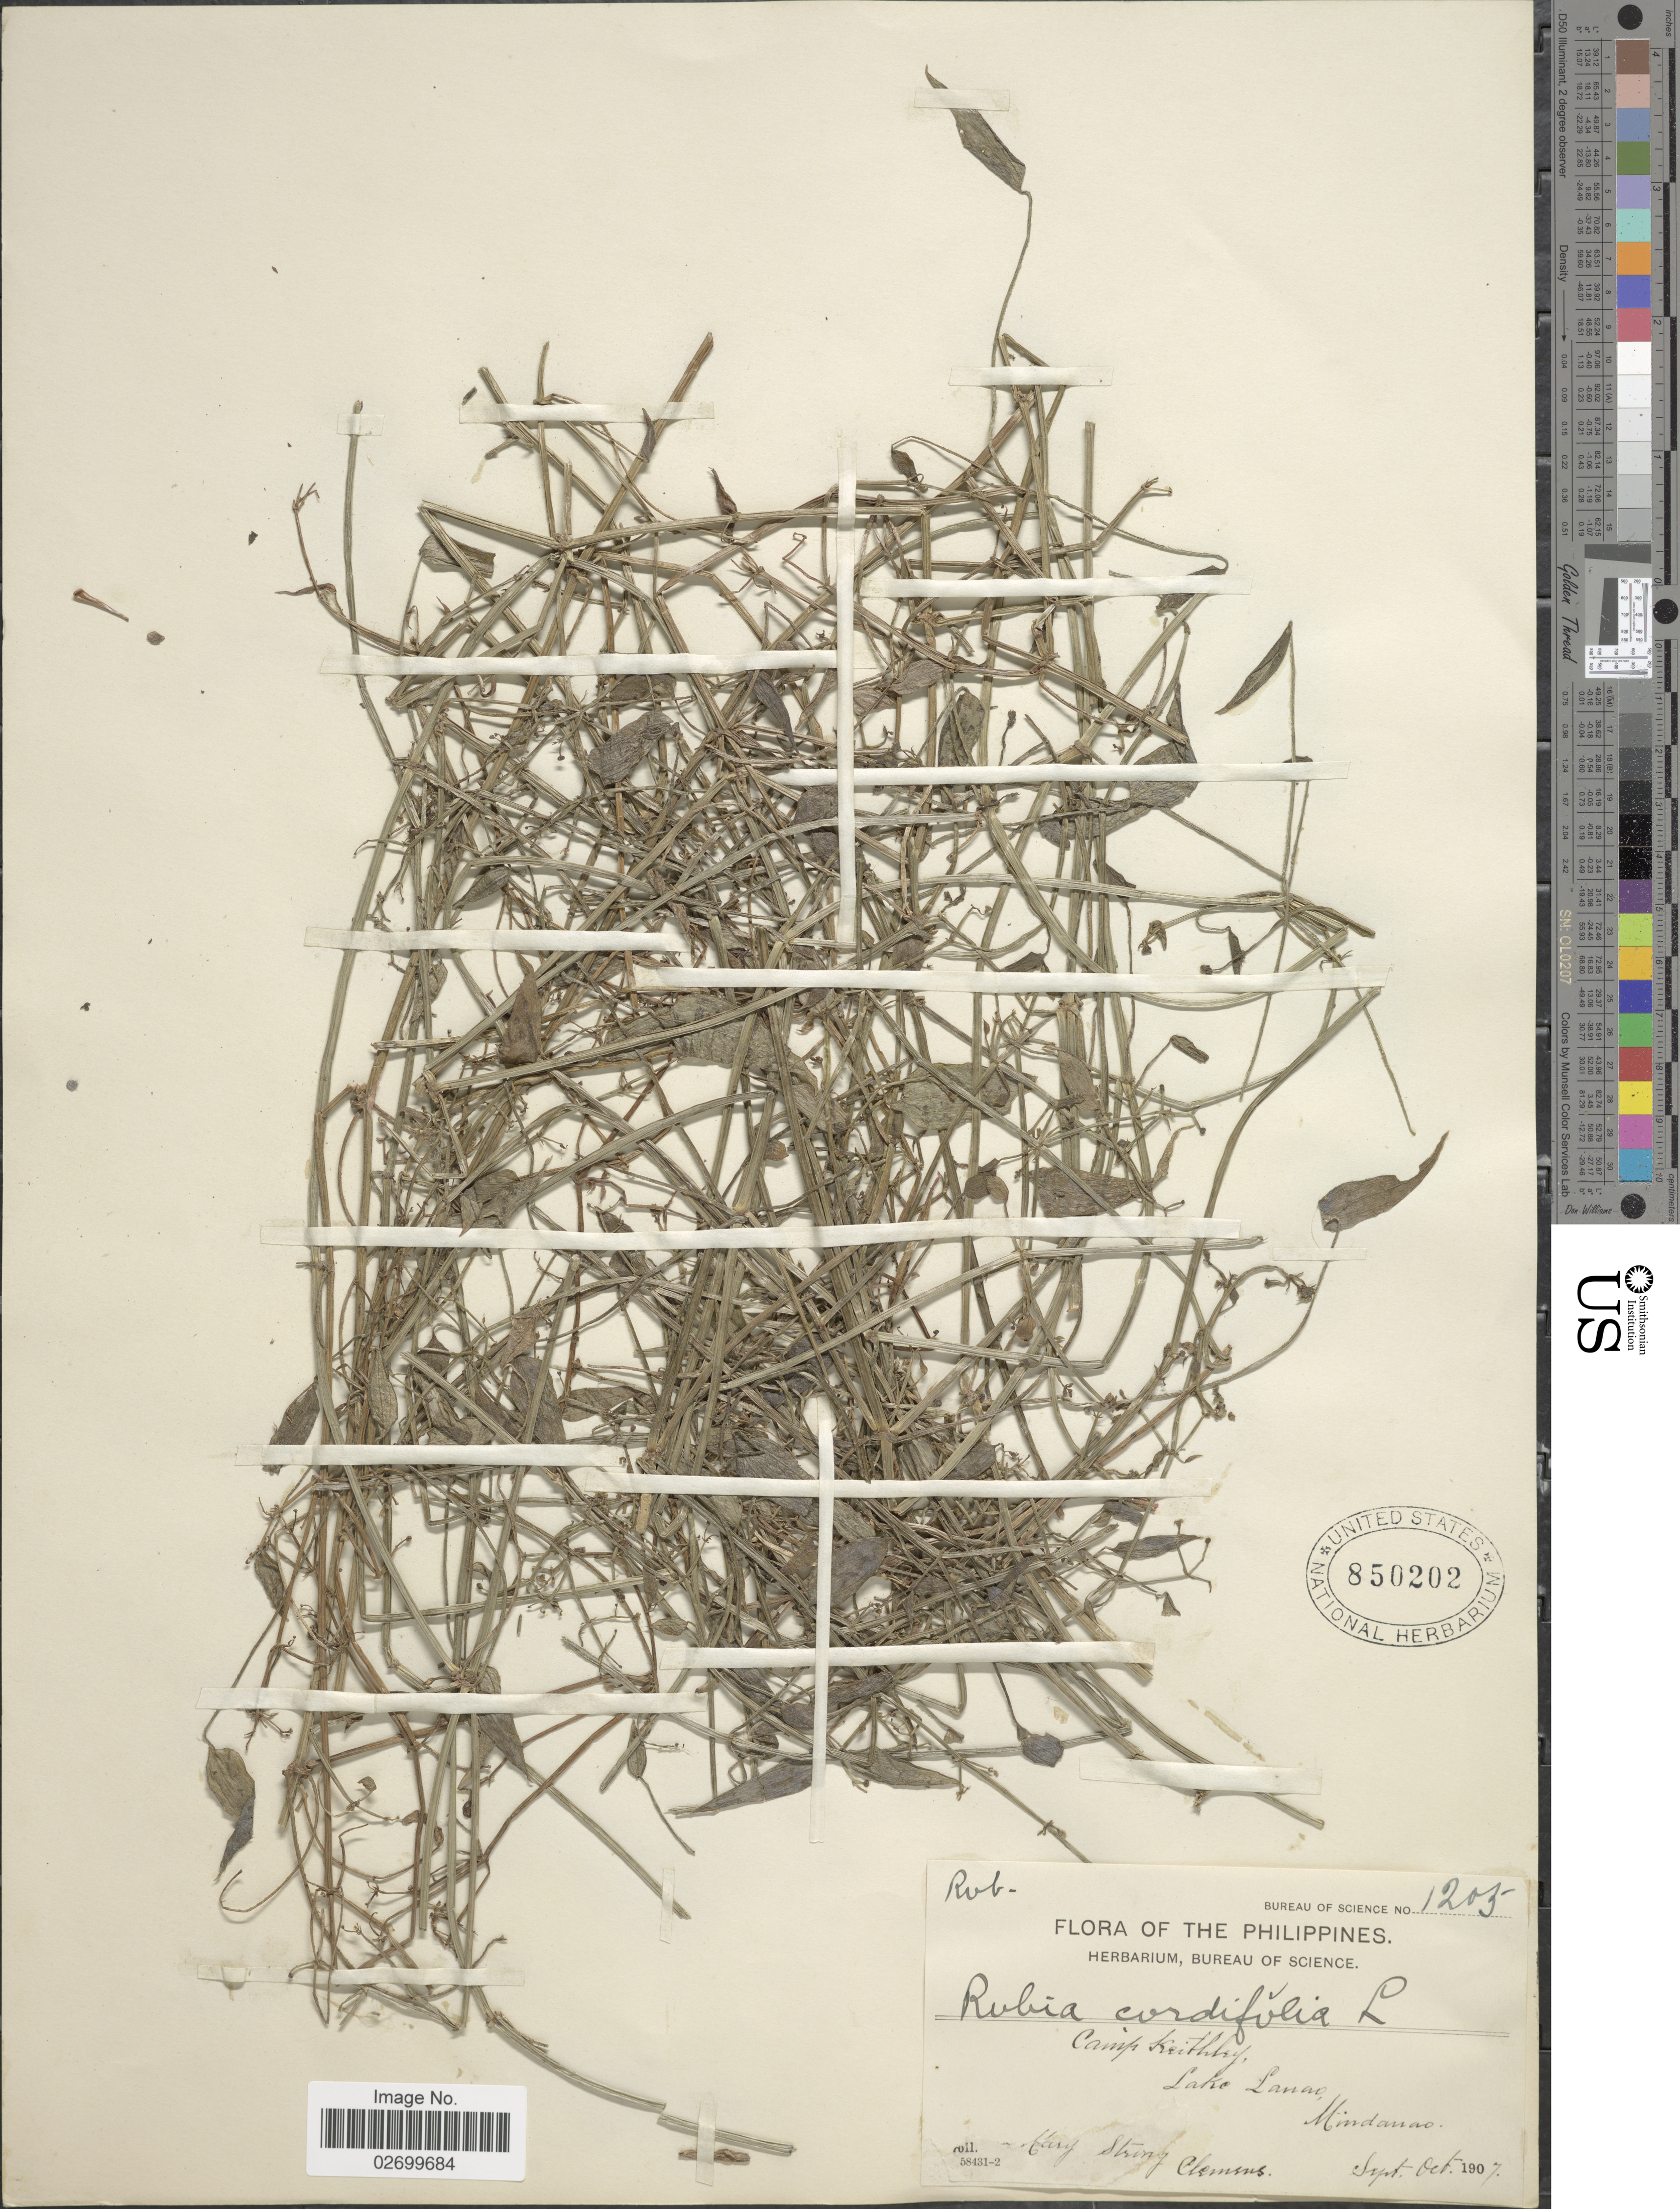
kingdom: Plantae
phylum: Tracheophyta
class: Magnoliopsida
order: Gentianales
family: Rubiaceae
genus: Rubia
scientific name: Rubia cordifolia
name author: L.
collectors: M. S. Clemens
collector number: Bureau of Science1205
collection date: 1907-09/1907-10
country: Philippines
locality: Camp Keithley, Lake Lanao, Mindanao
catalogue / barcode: US 850202